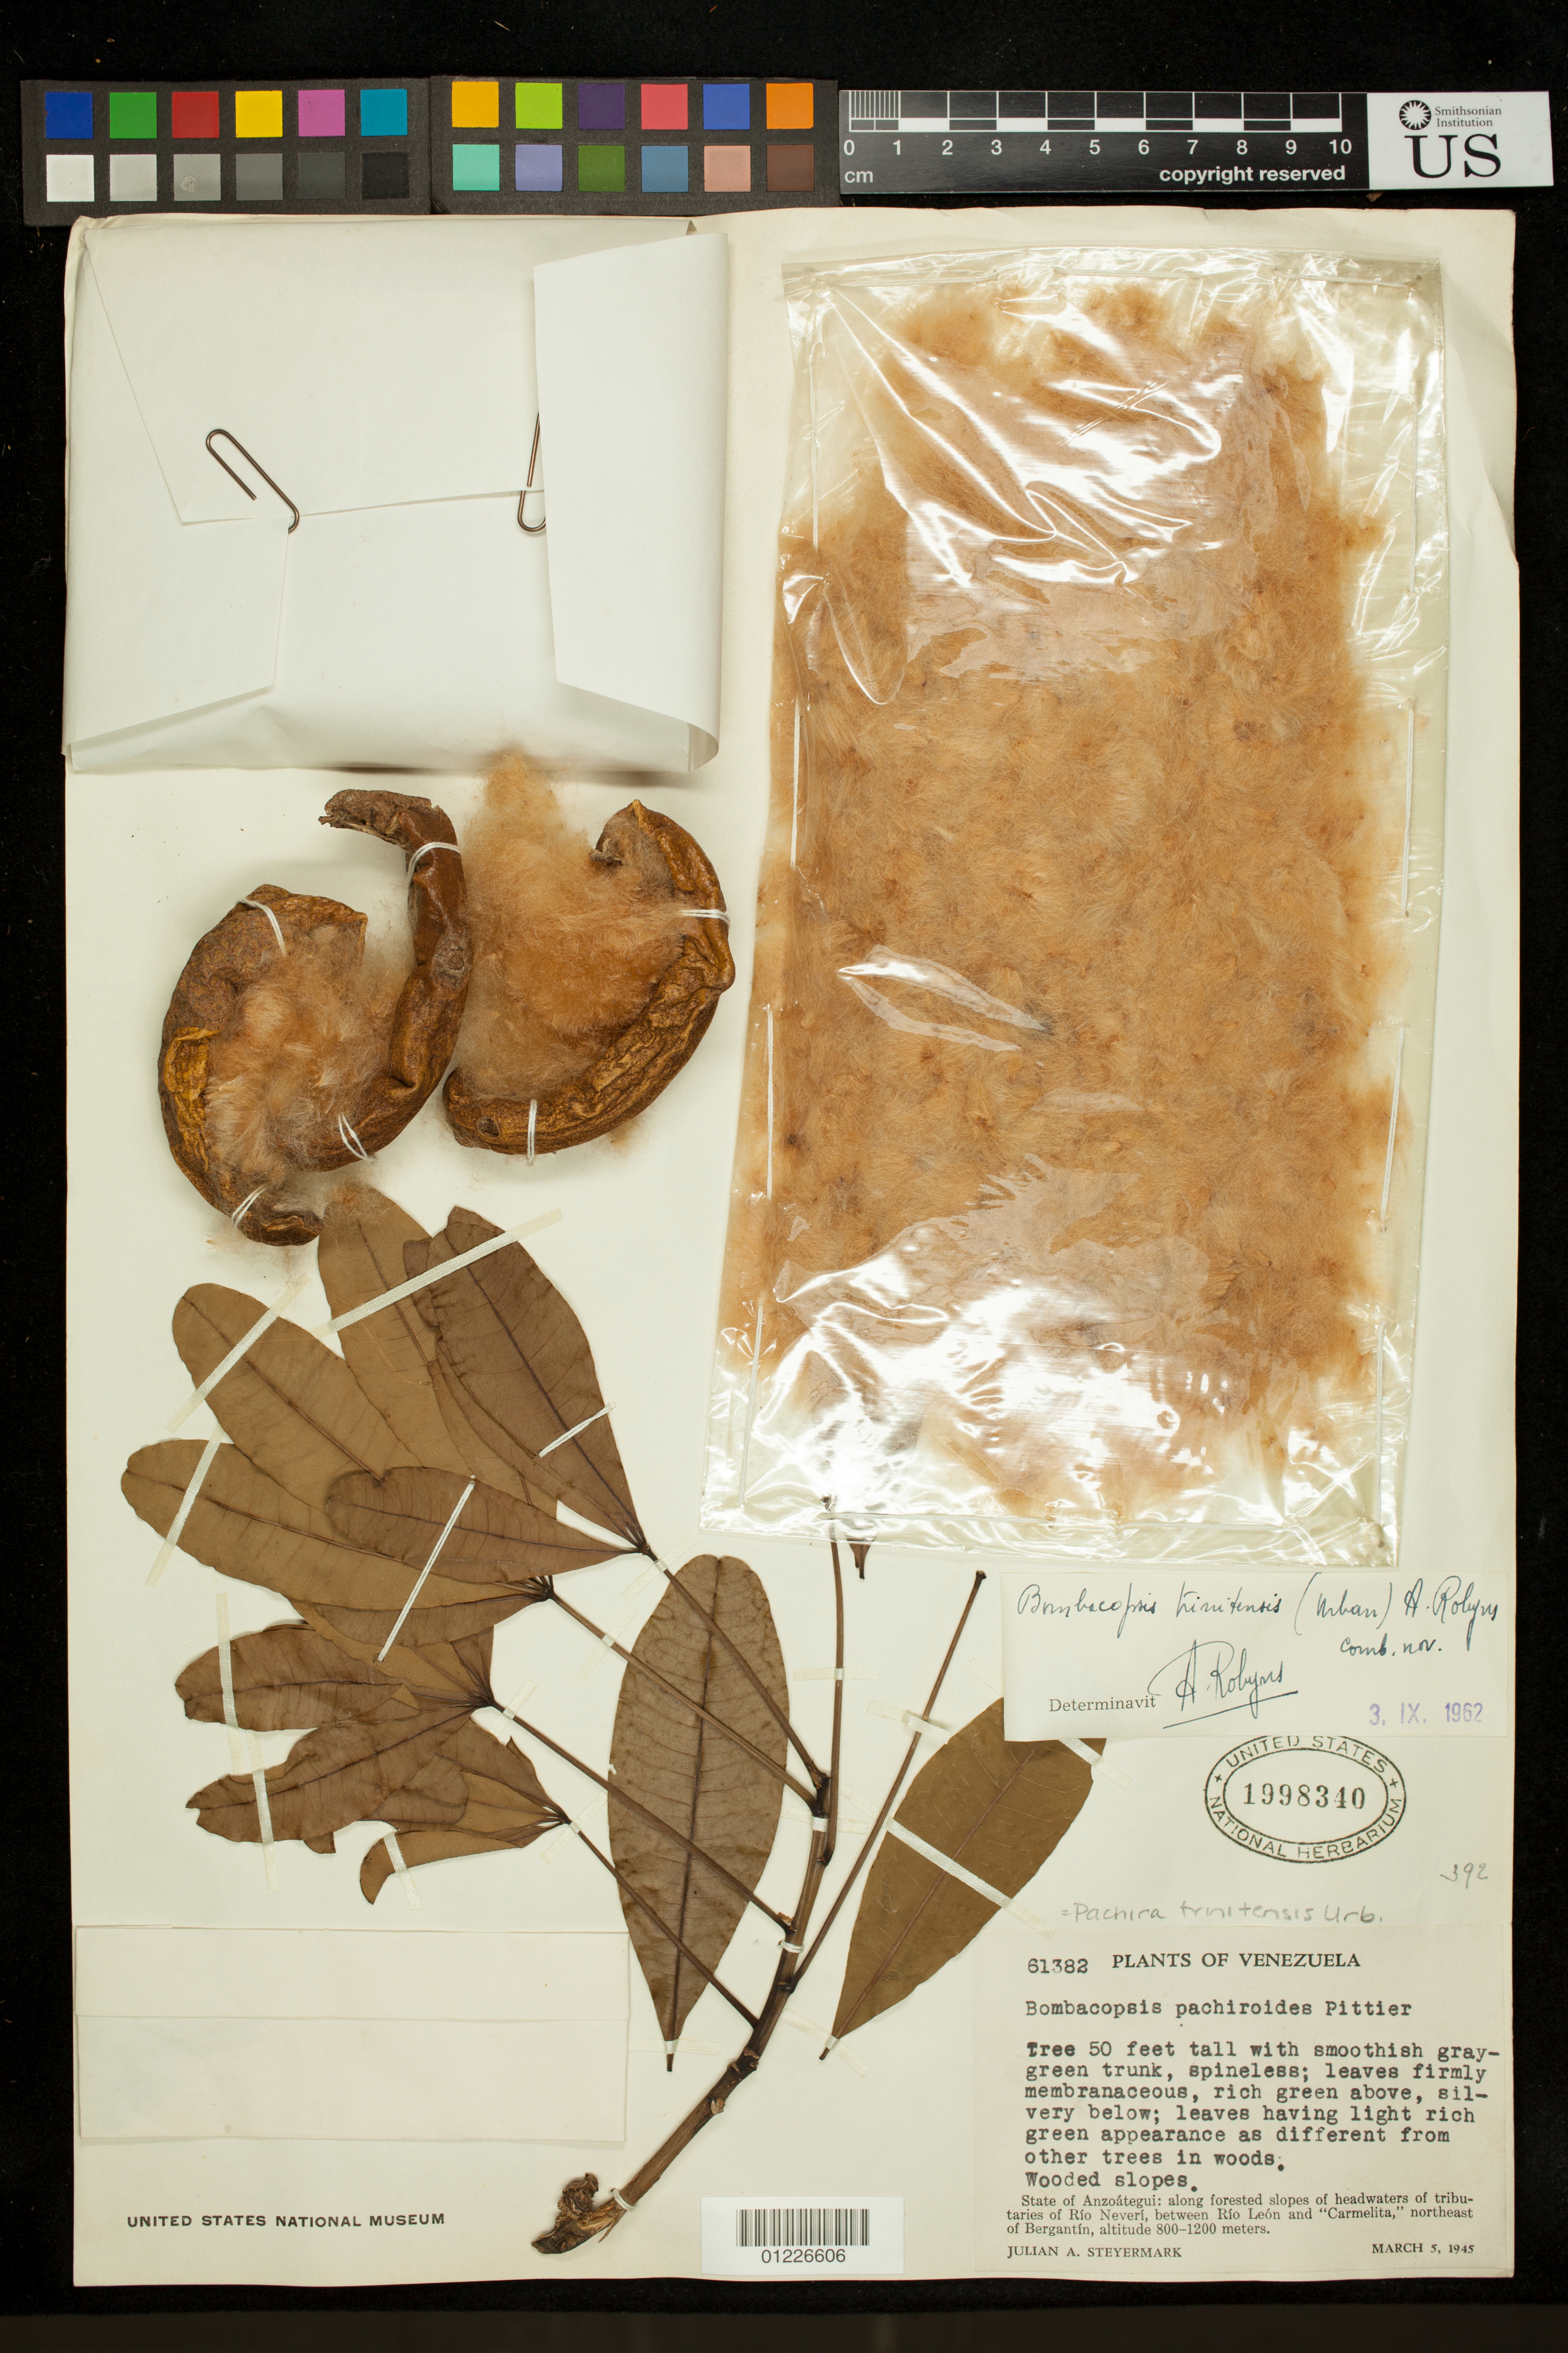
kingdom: Plantae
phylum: Tracheophyta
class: Magnoliopsida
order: Malvales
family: Malvaceae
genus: Pachira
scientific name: Pachira trinitensis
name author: Urb.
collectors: Steyermark, --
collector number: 61382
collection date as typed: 3/5/1945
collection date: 1945-03-05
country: Venezuela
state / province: Anzoátegui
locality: Along forested slopes of headwaters of tributaries of Río Neverí, between Río León and "Carmelita," northeast of Bergantín.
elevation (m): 800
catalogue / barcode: US 1998340